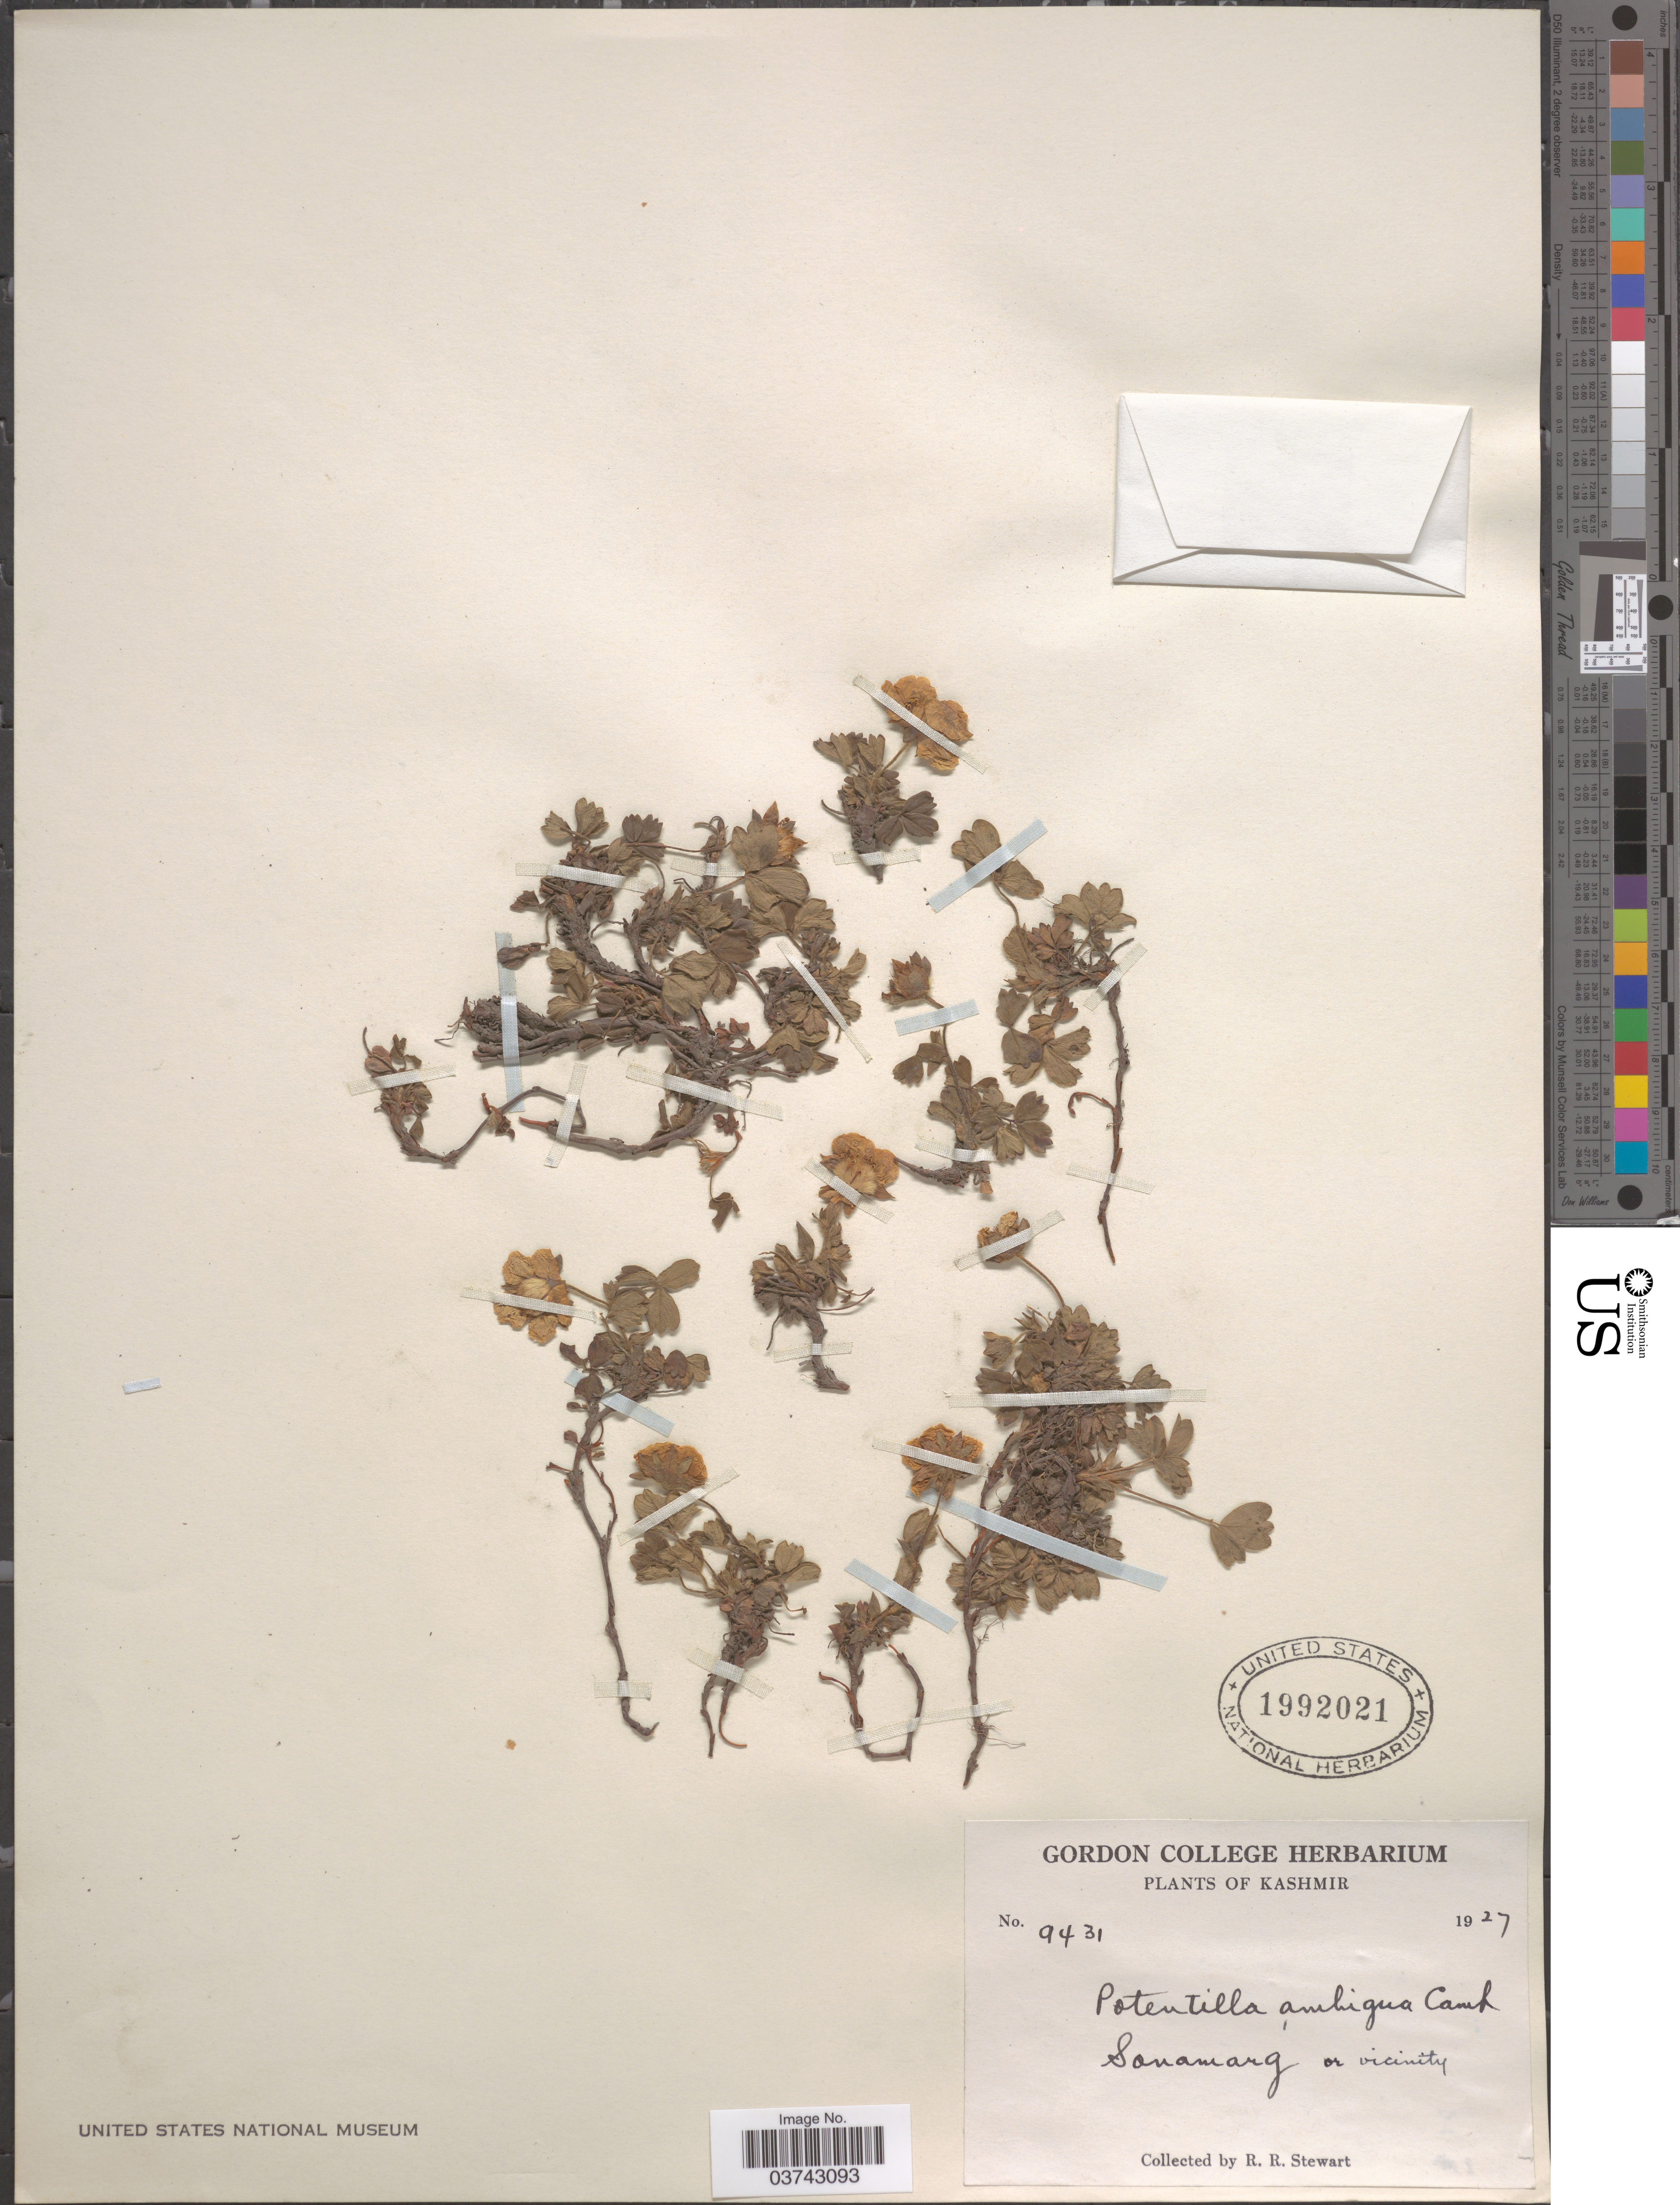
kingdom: Plantae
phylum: Tracheophyta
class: Magnoliopsida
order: Rosales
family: Rosaceae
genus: Potentilla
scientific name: Potentilla ambigua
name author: Gaudin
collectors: R. Stewart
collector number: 9431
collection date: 1927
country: India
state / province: Jammu and Kashmir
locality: Kashmir. Sonamarg or vicinity.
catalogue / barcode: US 1992021